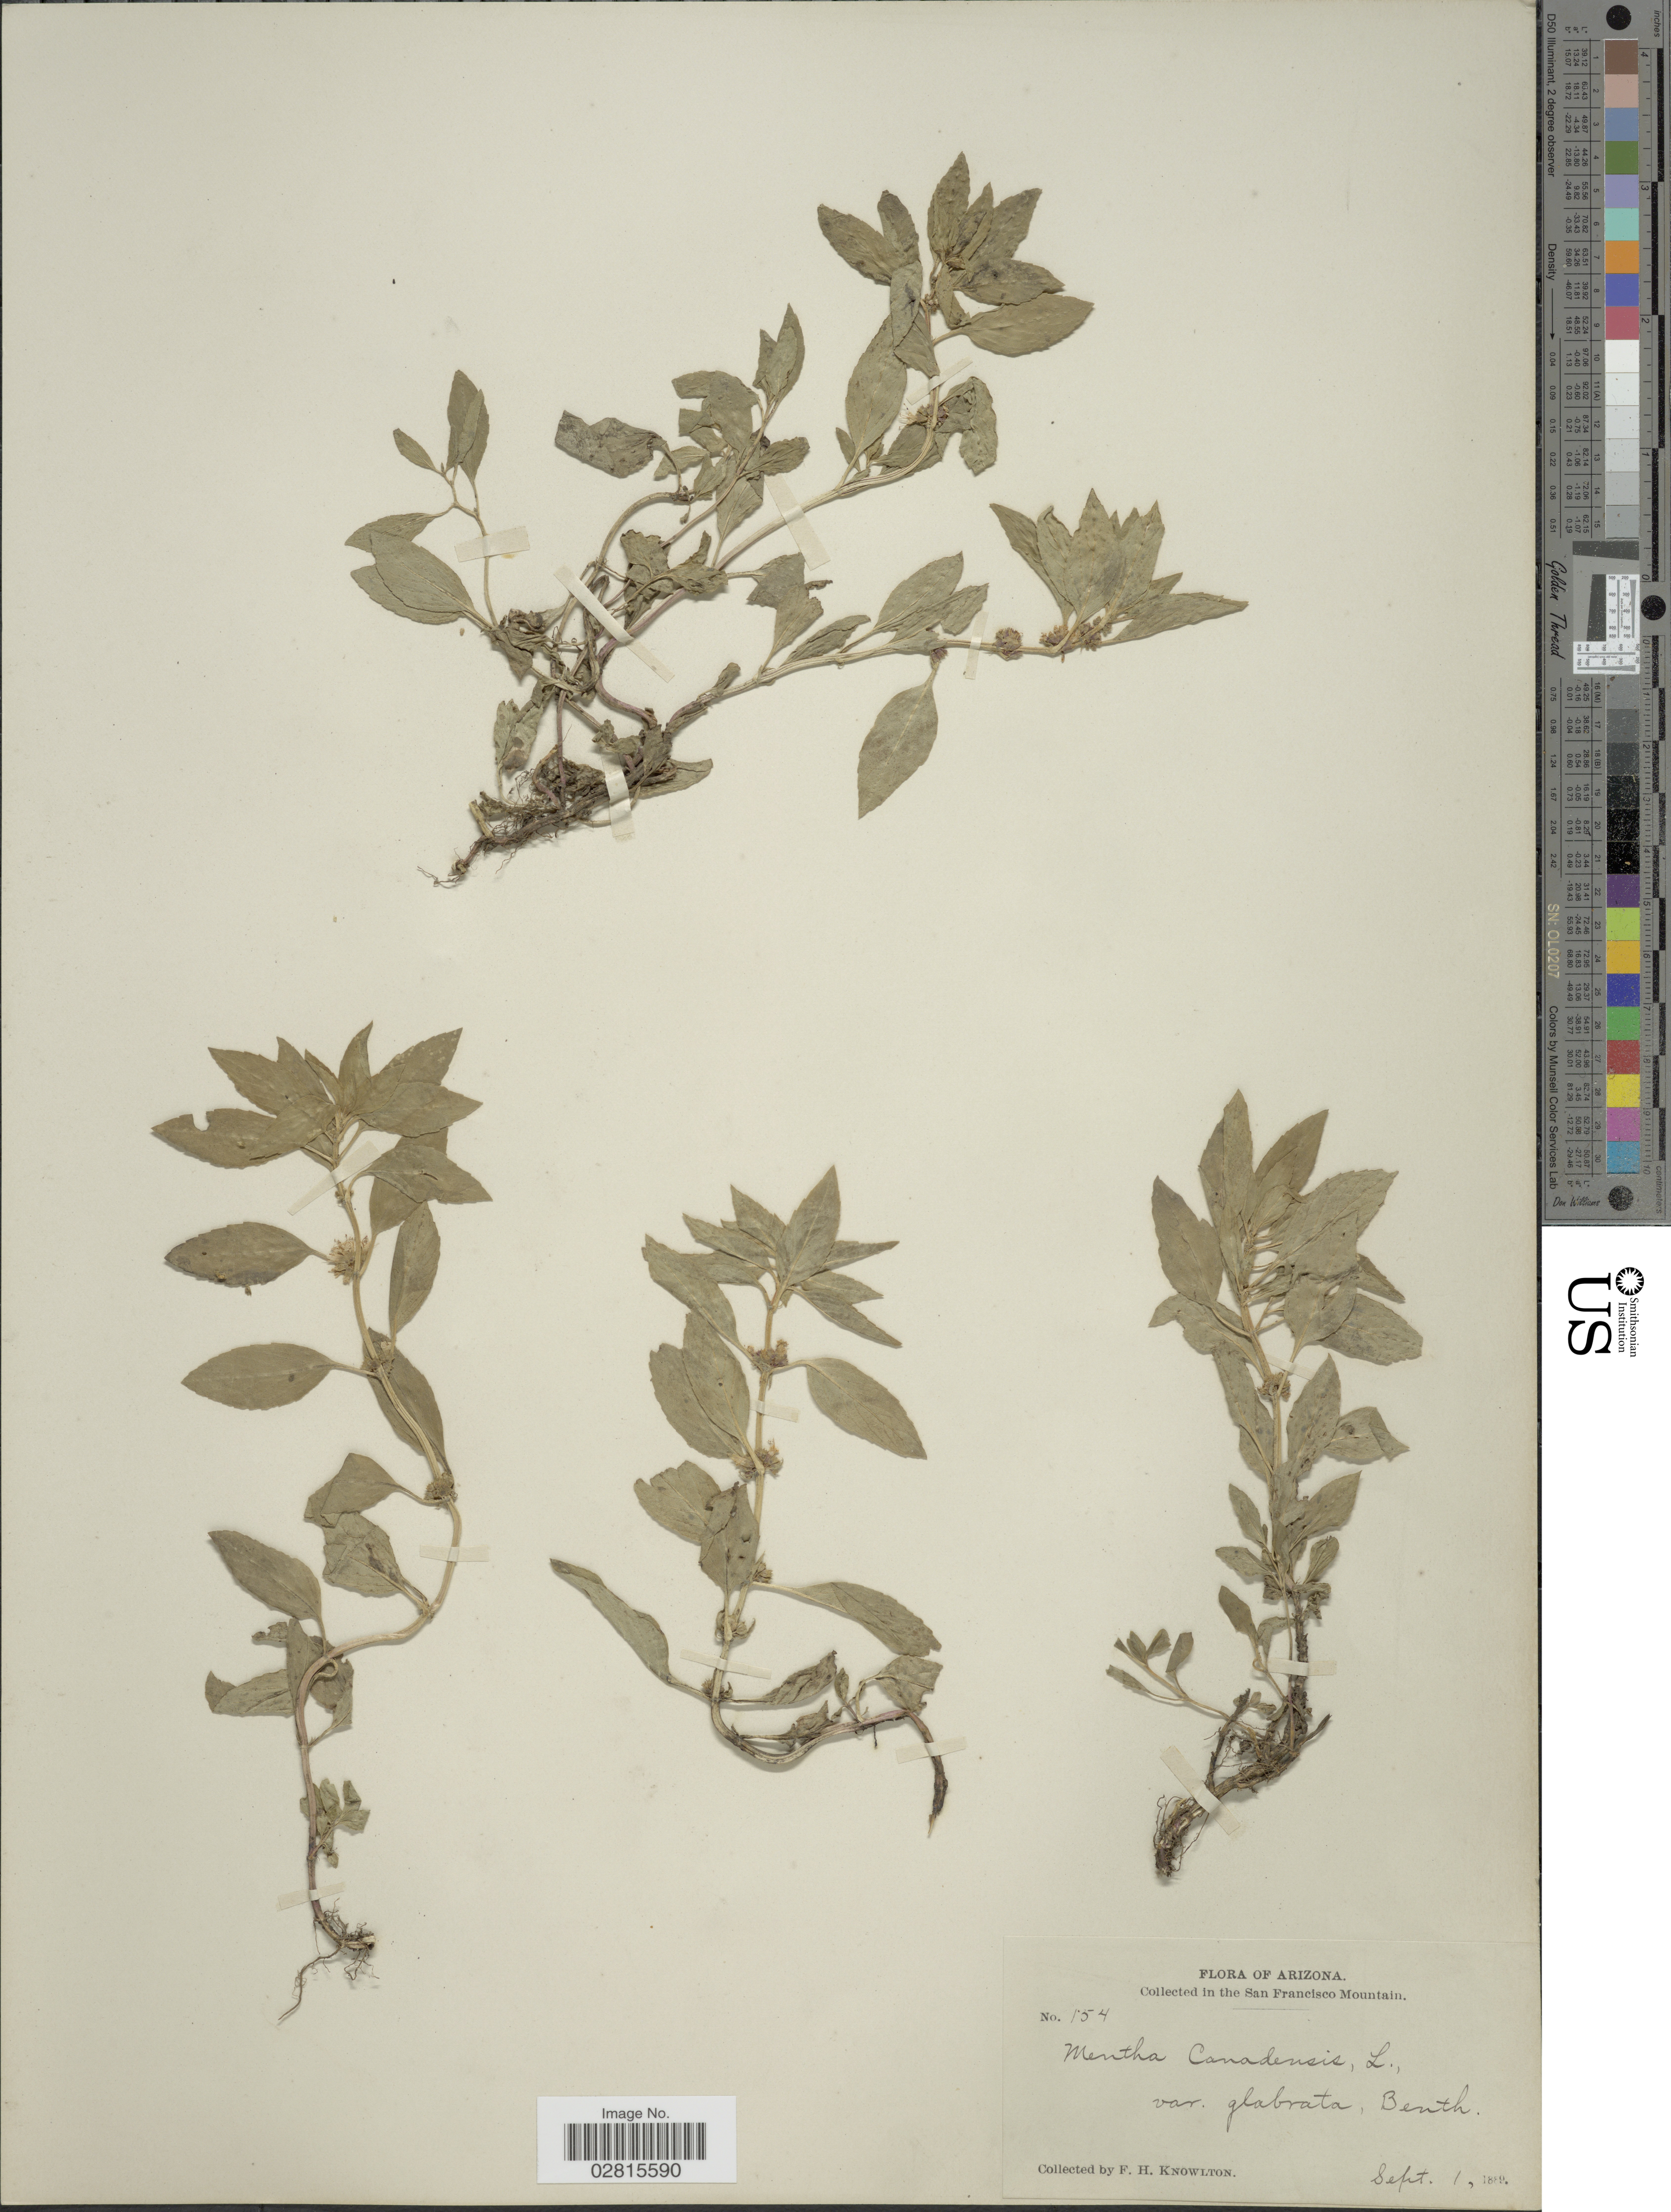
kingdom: Plantae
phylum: Tracheophyta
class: Magnoliopsida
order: Lamiales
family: Lamiaceae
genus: Mentha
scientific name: Mentha penardii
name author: (Briq.) Rydb.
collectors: F. H. Knowlton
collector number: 154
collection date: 1889-09-01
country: United States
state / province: Arizona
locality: San Francisco Mountain.